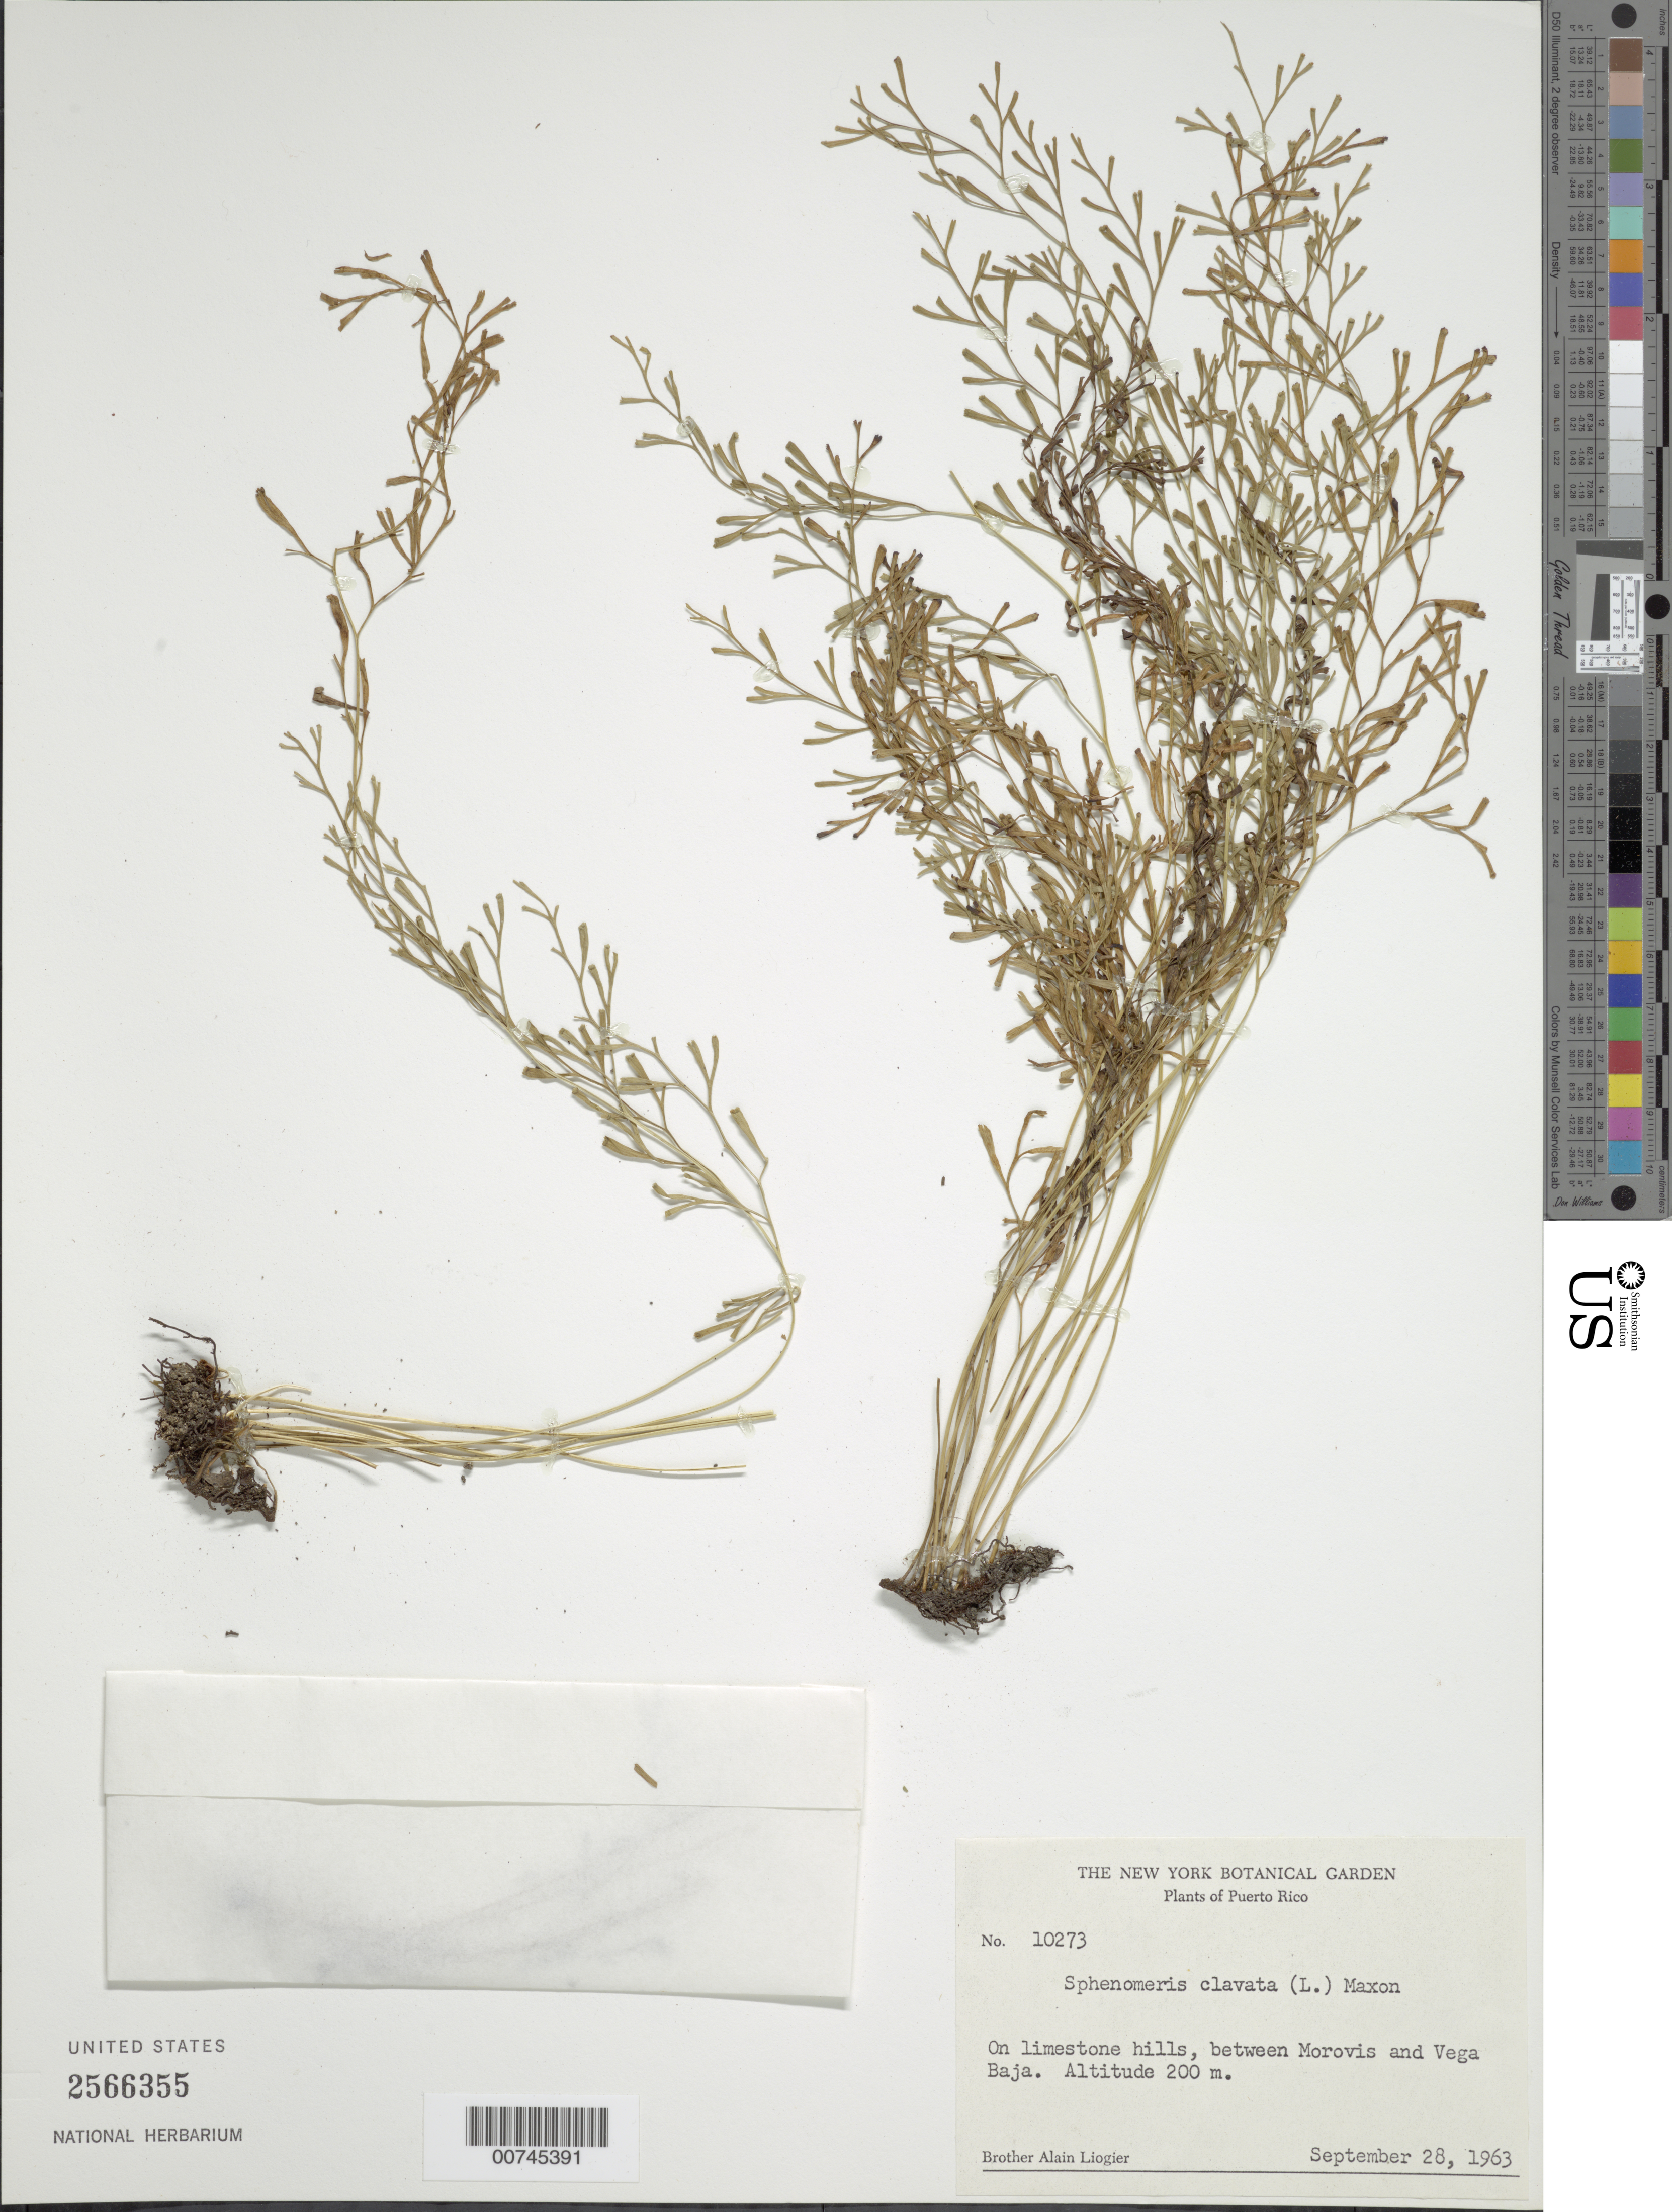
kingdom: Plantae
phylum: Tracheophyta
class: Polypodiopsida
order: Polypodiales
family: Lindsaeaceae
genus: Sphenomeris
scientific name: Sphenomeris clavata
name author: (L.) Maxon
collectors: A. H. Liogier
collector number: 10273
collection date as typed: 28 Sep 1963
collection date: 1963-09-28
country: Puerto Rico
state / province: Vega Baja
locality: Between Morovis and Vega Baja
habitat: On limestone hills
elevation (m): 200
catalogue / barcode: US 2566355